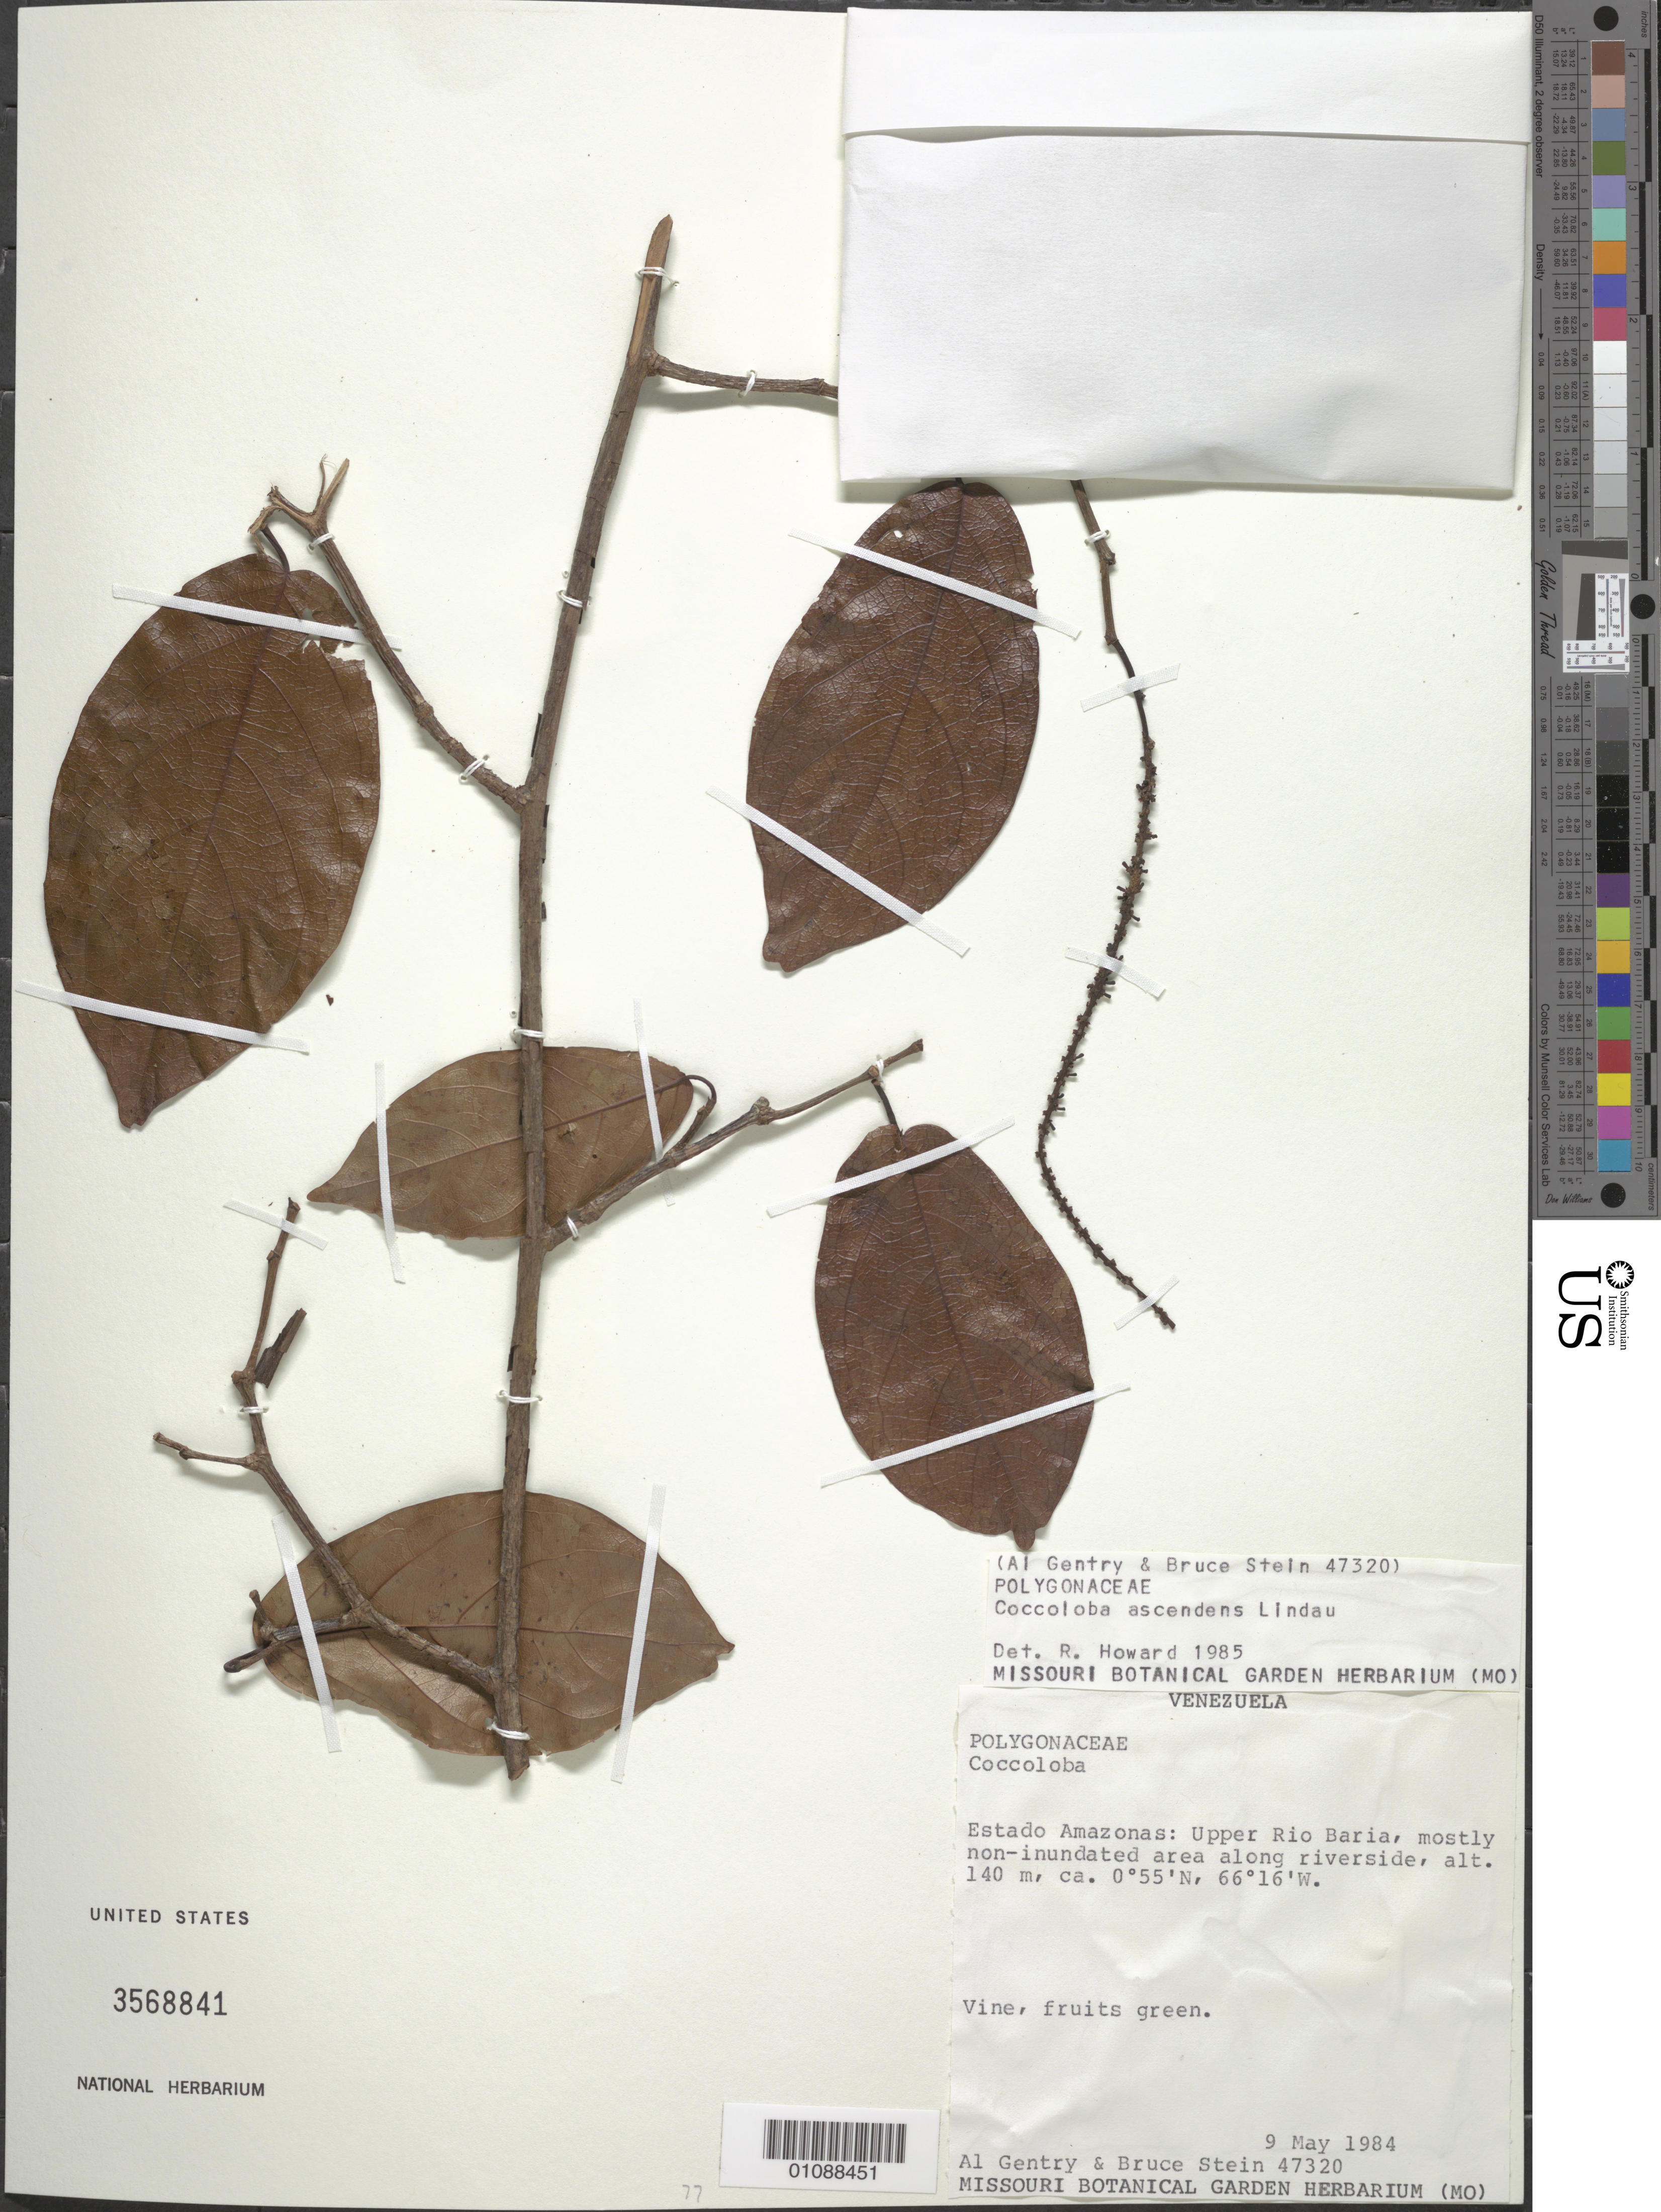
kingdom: Plantae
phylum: Tracheophyta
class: Magnoliopsida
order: Caryophyllales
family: Polygonaceae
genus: Coccoloba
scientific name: Coccoloba ascendens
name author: Duss ex Lindau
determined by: Howard, R. A.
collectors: A. H. Gentry & B. Stein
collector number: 47320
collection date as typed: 9-May-84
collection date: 1984-05-09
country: Venezuela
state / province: Amazonas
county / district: Río Negro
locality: Río Baria, upper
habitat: Mostly non-inundated area along riverside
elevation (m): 140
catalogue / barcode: US 3568841